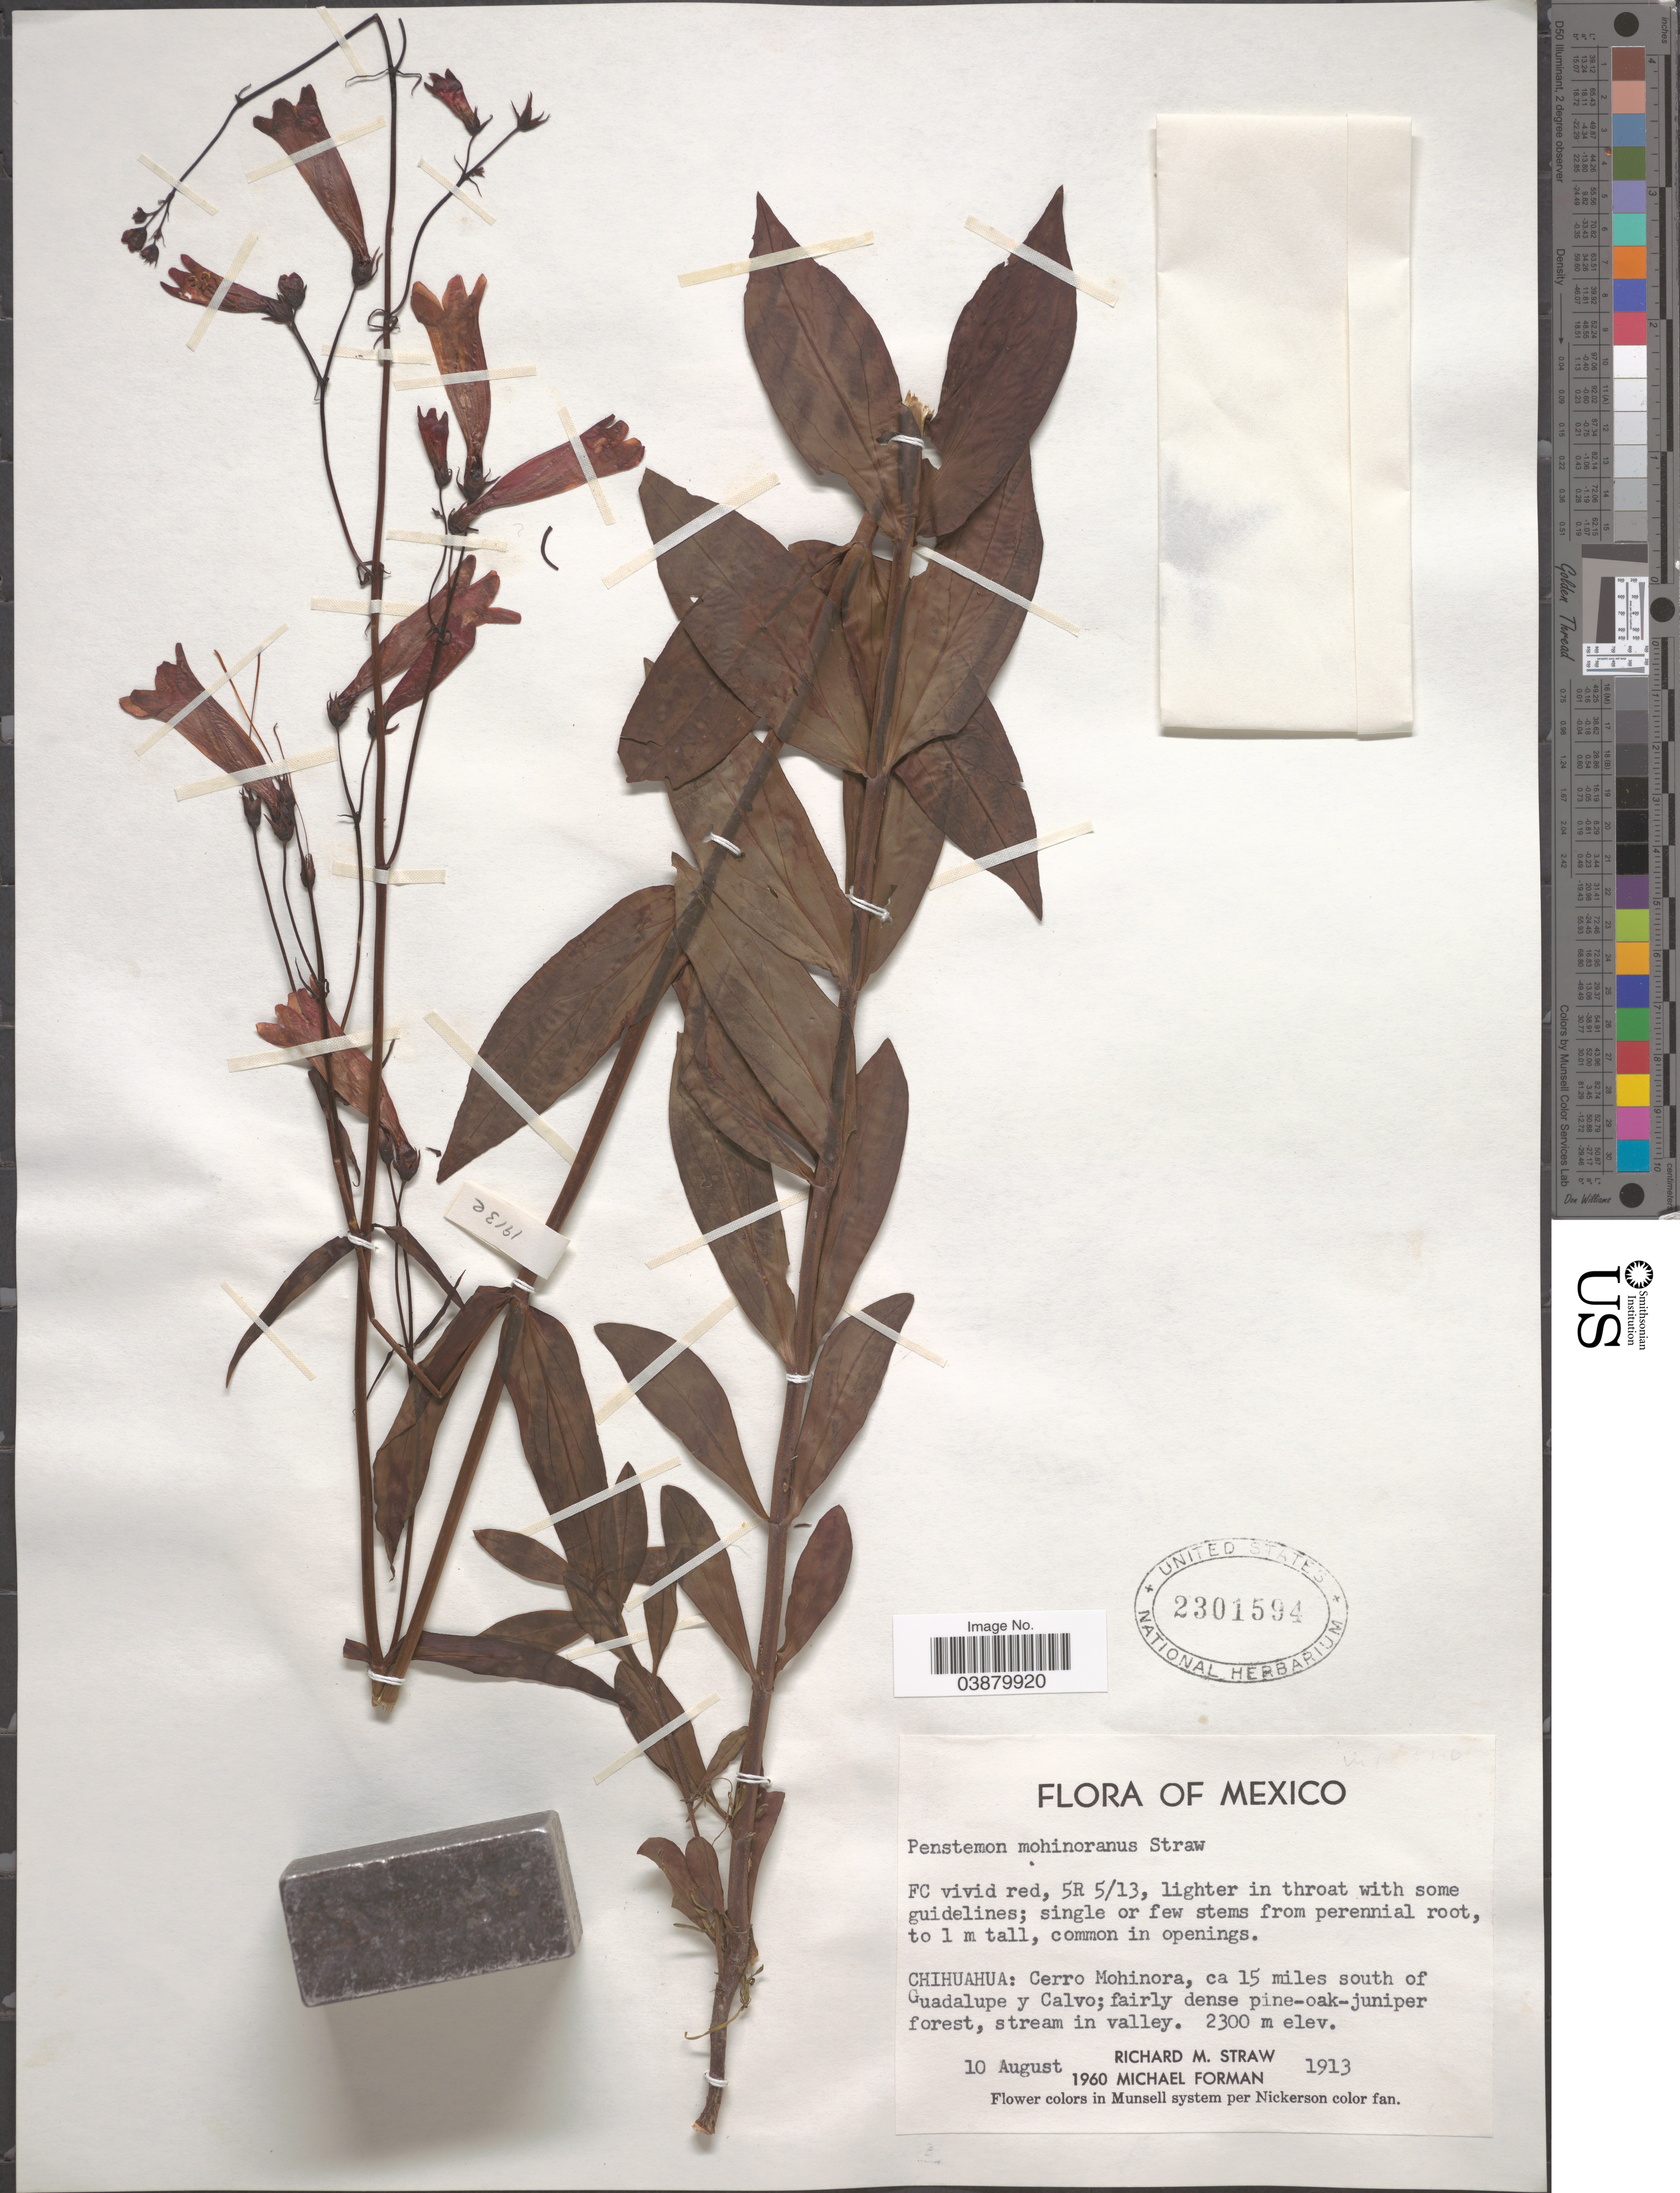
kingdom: Plantae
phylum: Tracheophyta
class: Magnoliopsida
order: Lamiales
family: Plantaginaceae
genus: Penstemon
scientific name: Penstemon leonensis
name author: Straw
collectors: R. M. Straw & Forman, M.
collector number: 1913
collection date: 1960-08-10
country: Mexico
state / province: Chihuahua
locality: Cerro Mohinora, ca 15 miles south of Guadalupe Y Calvo; stream in valley.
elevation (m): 2300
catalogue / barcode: US 2301594